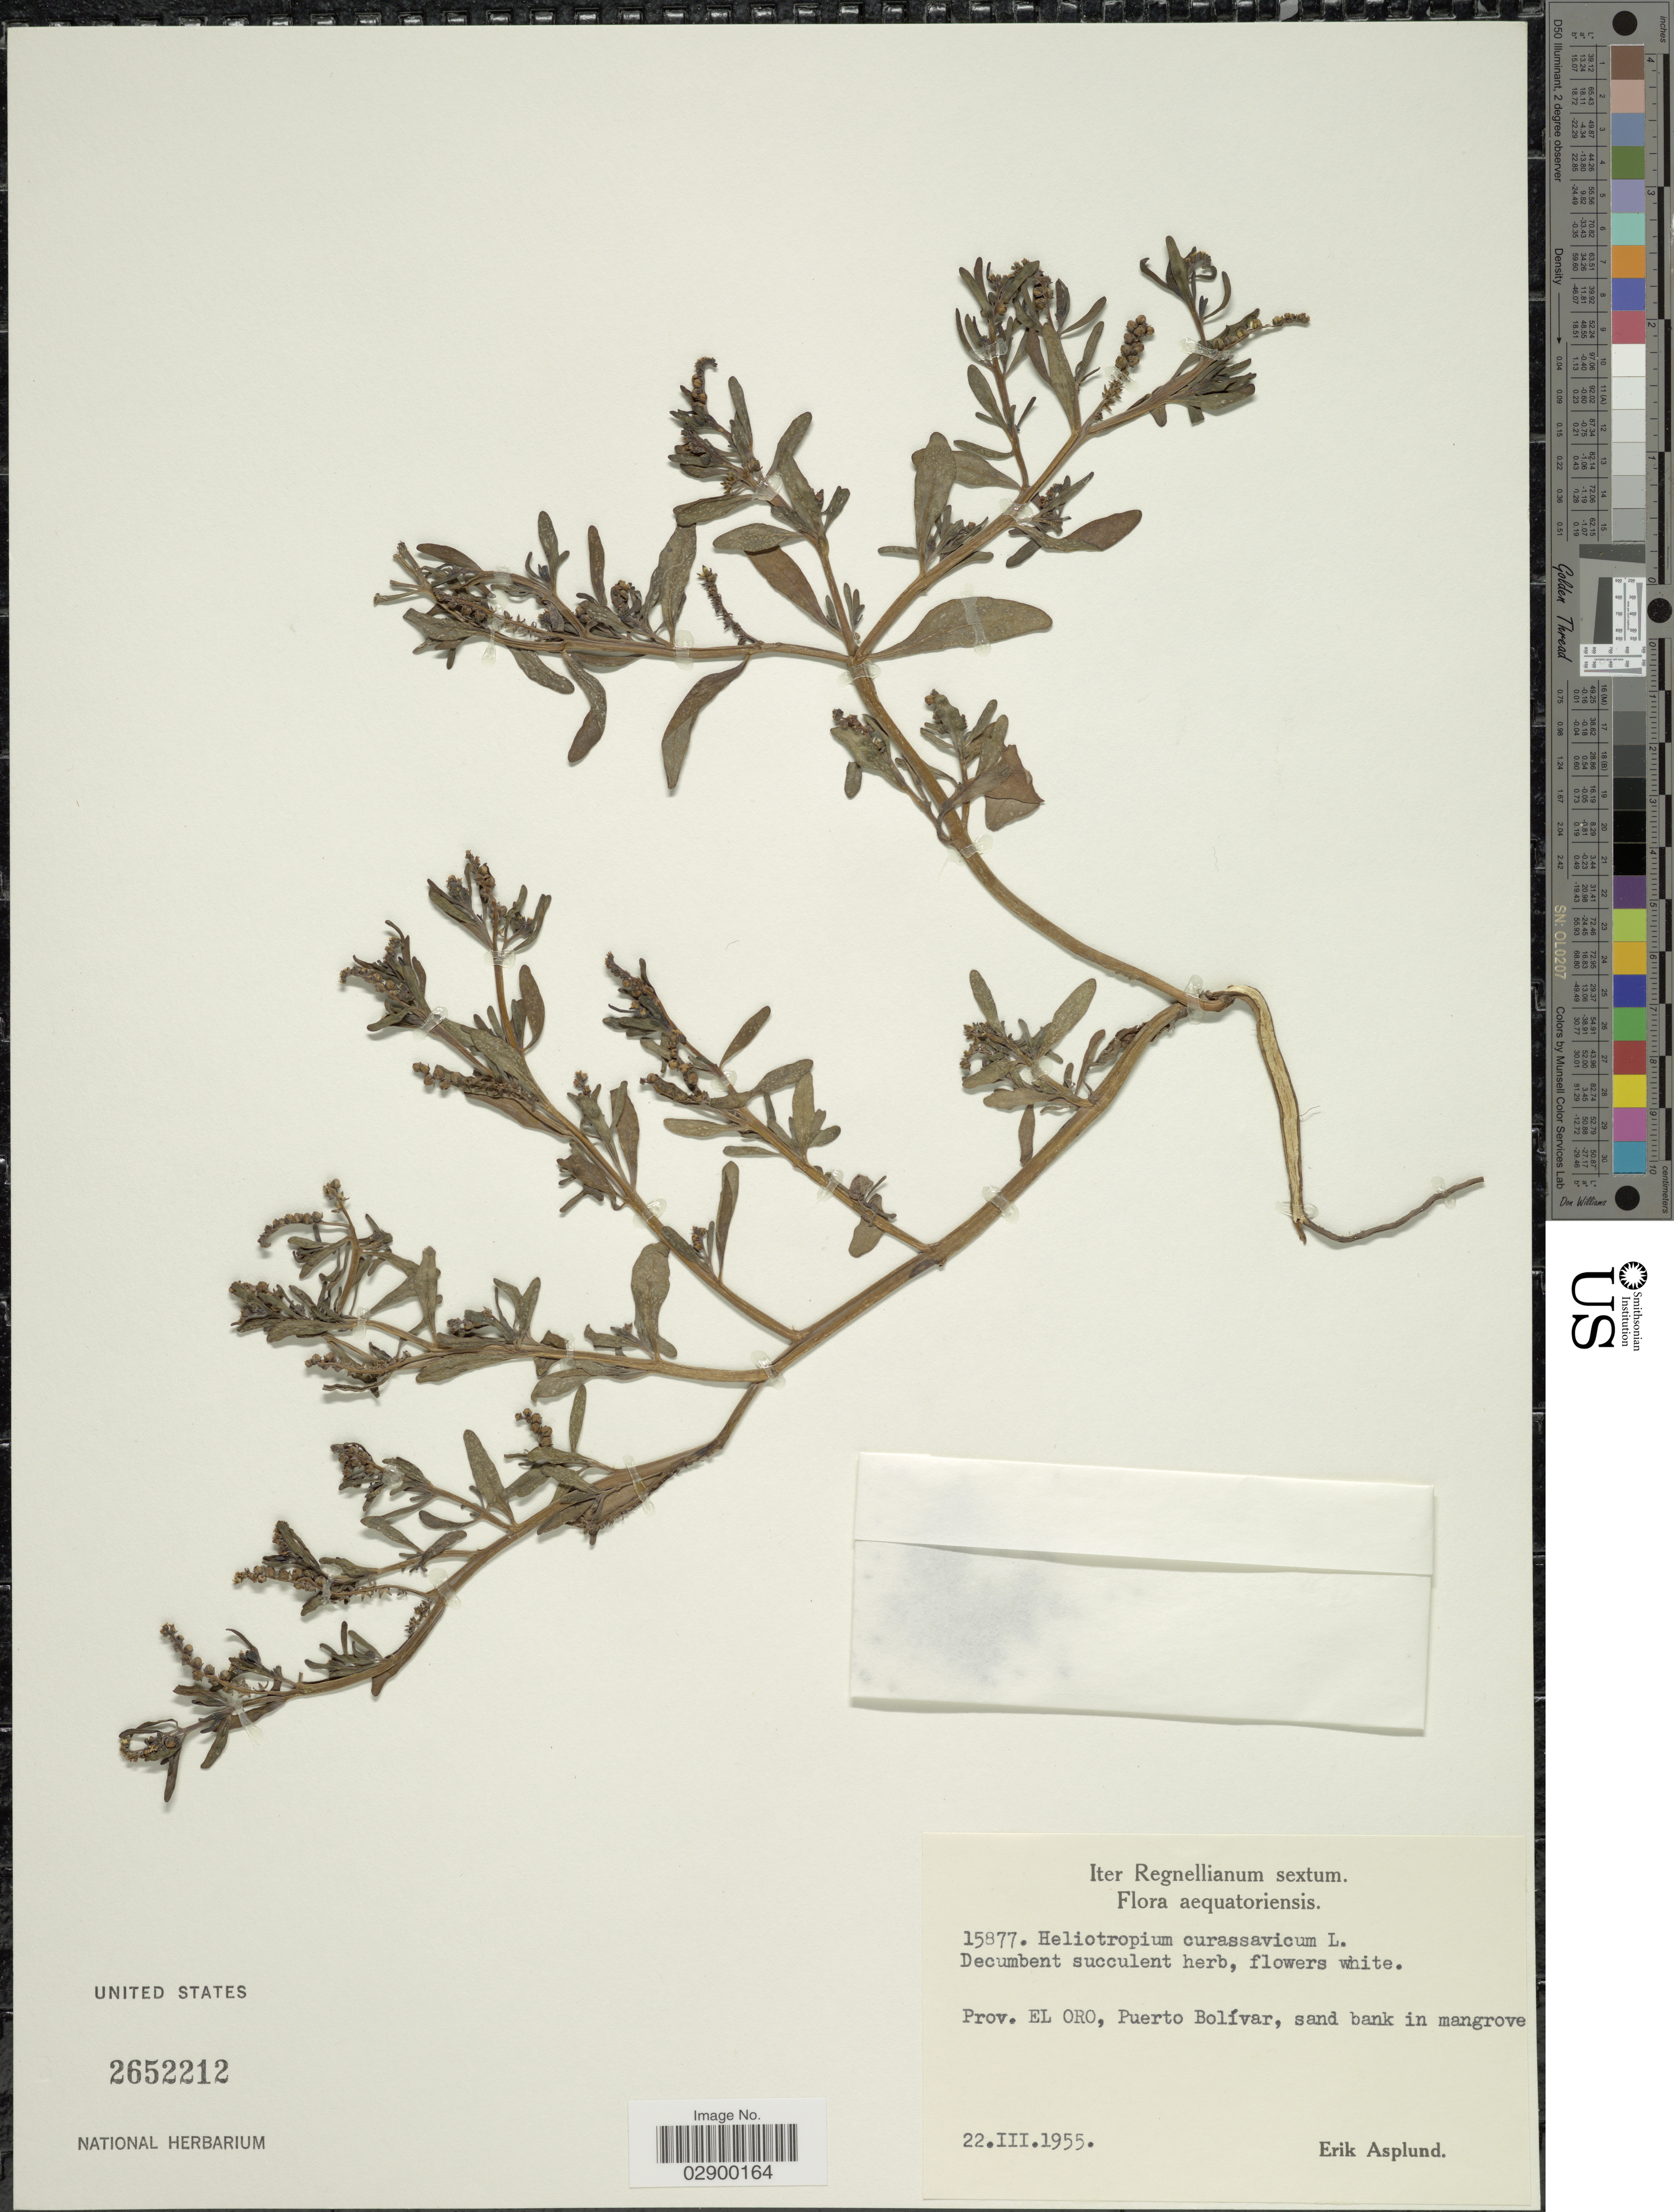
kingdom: Plantae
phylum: Tracheophyta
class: Magnoliopsida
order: Boraginales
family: Heliotropiaceae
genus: Heliotropium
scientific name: Heliotropium curassavicum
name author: L.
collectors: E. Asplund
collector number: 15877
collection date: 1955-03-22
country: Ecuador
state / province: El Oro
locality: Prov. El Oro, Puerto Bolívar.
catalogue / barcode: US 2652212